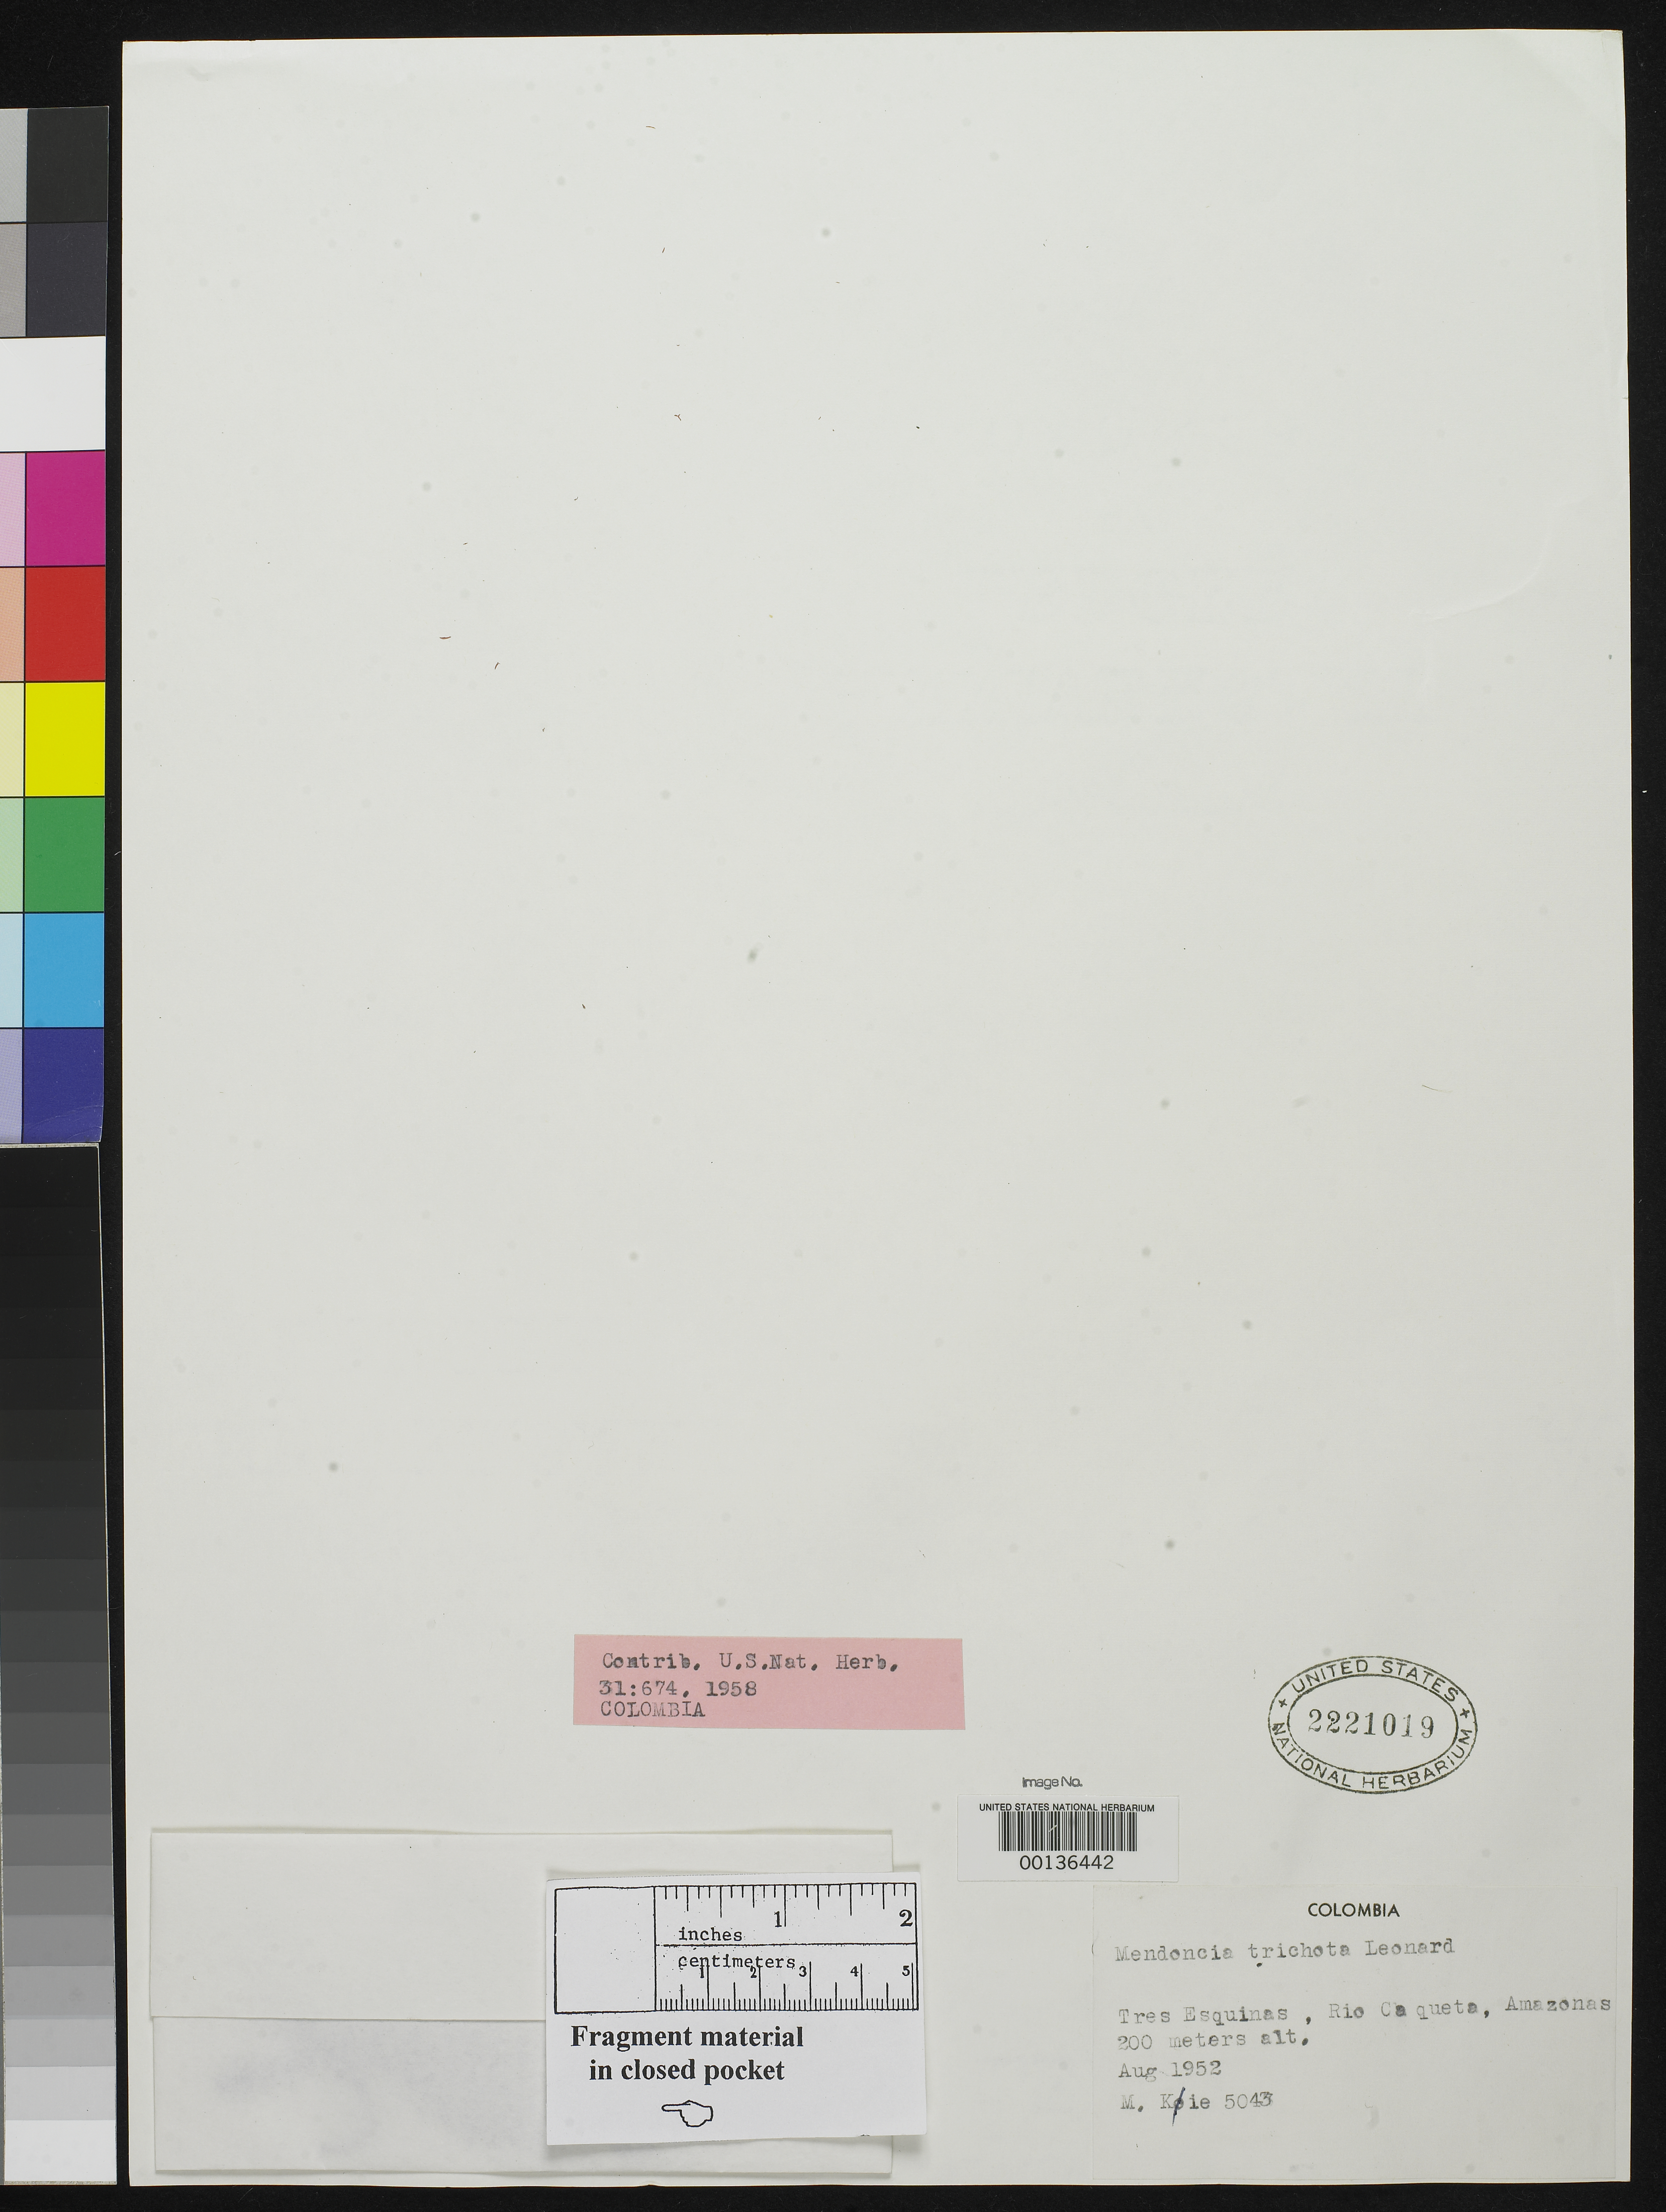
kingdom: Plantae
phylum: Tracheophyta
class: Magnoliopsida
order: Lamiales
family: Acanthaceae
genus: Mendoncia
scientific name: Mendoncia trichota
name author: Leonard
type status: Isotype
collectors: M. Koje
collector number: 5043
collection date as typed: Aug 1952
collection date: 1952-08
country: Colombia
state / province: Amazônas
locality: Tres Esquinas, Rio Caqueta.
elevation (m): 200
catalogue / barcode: US 2221019